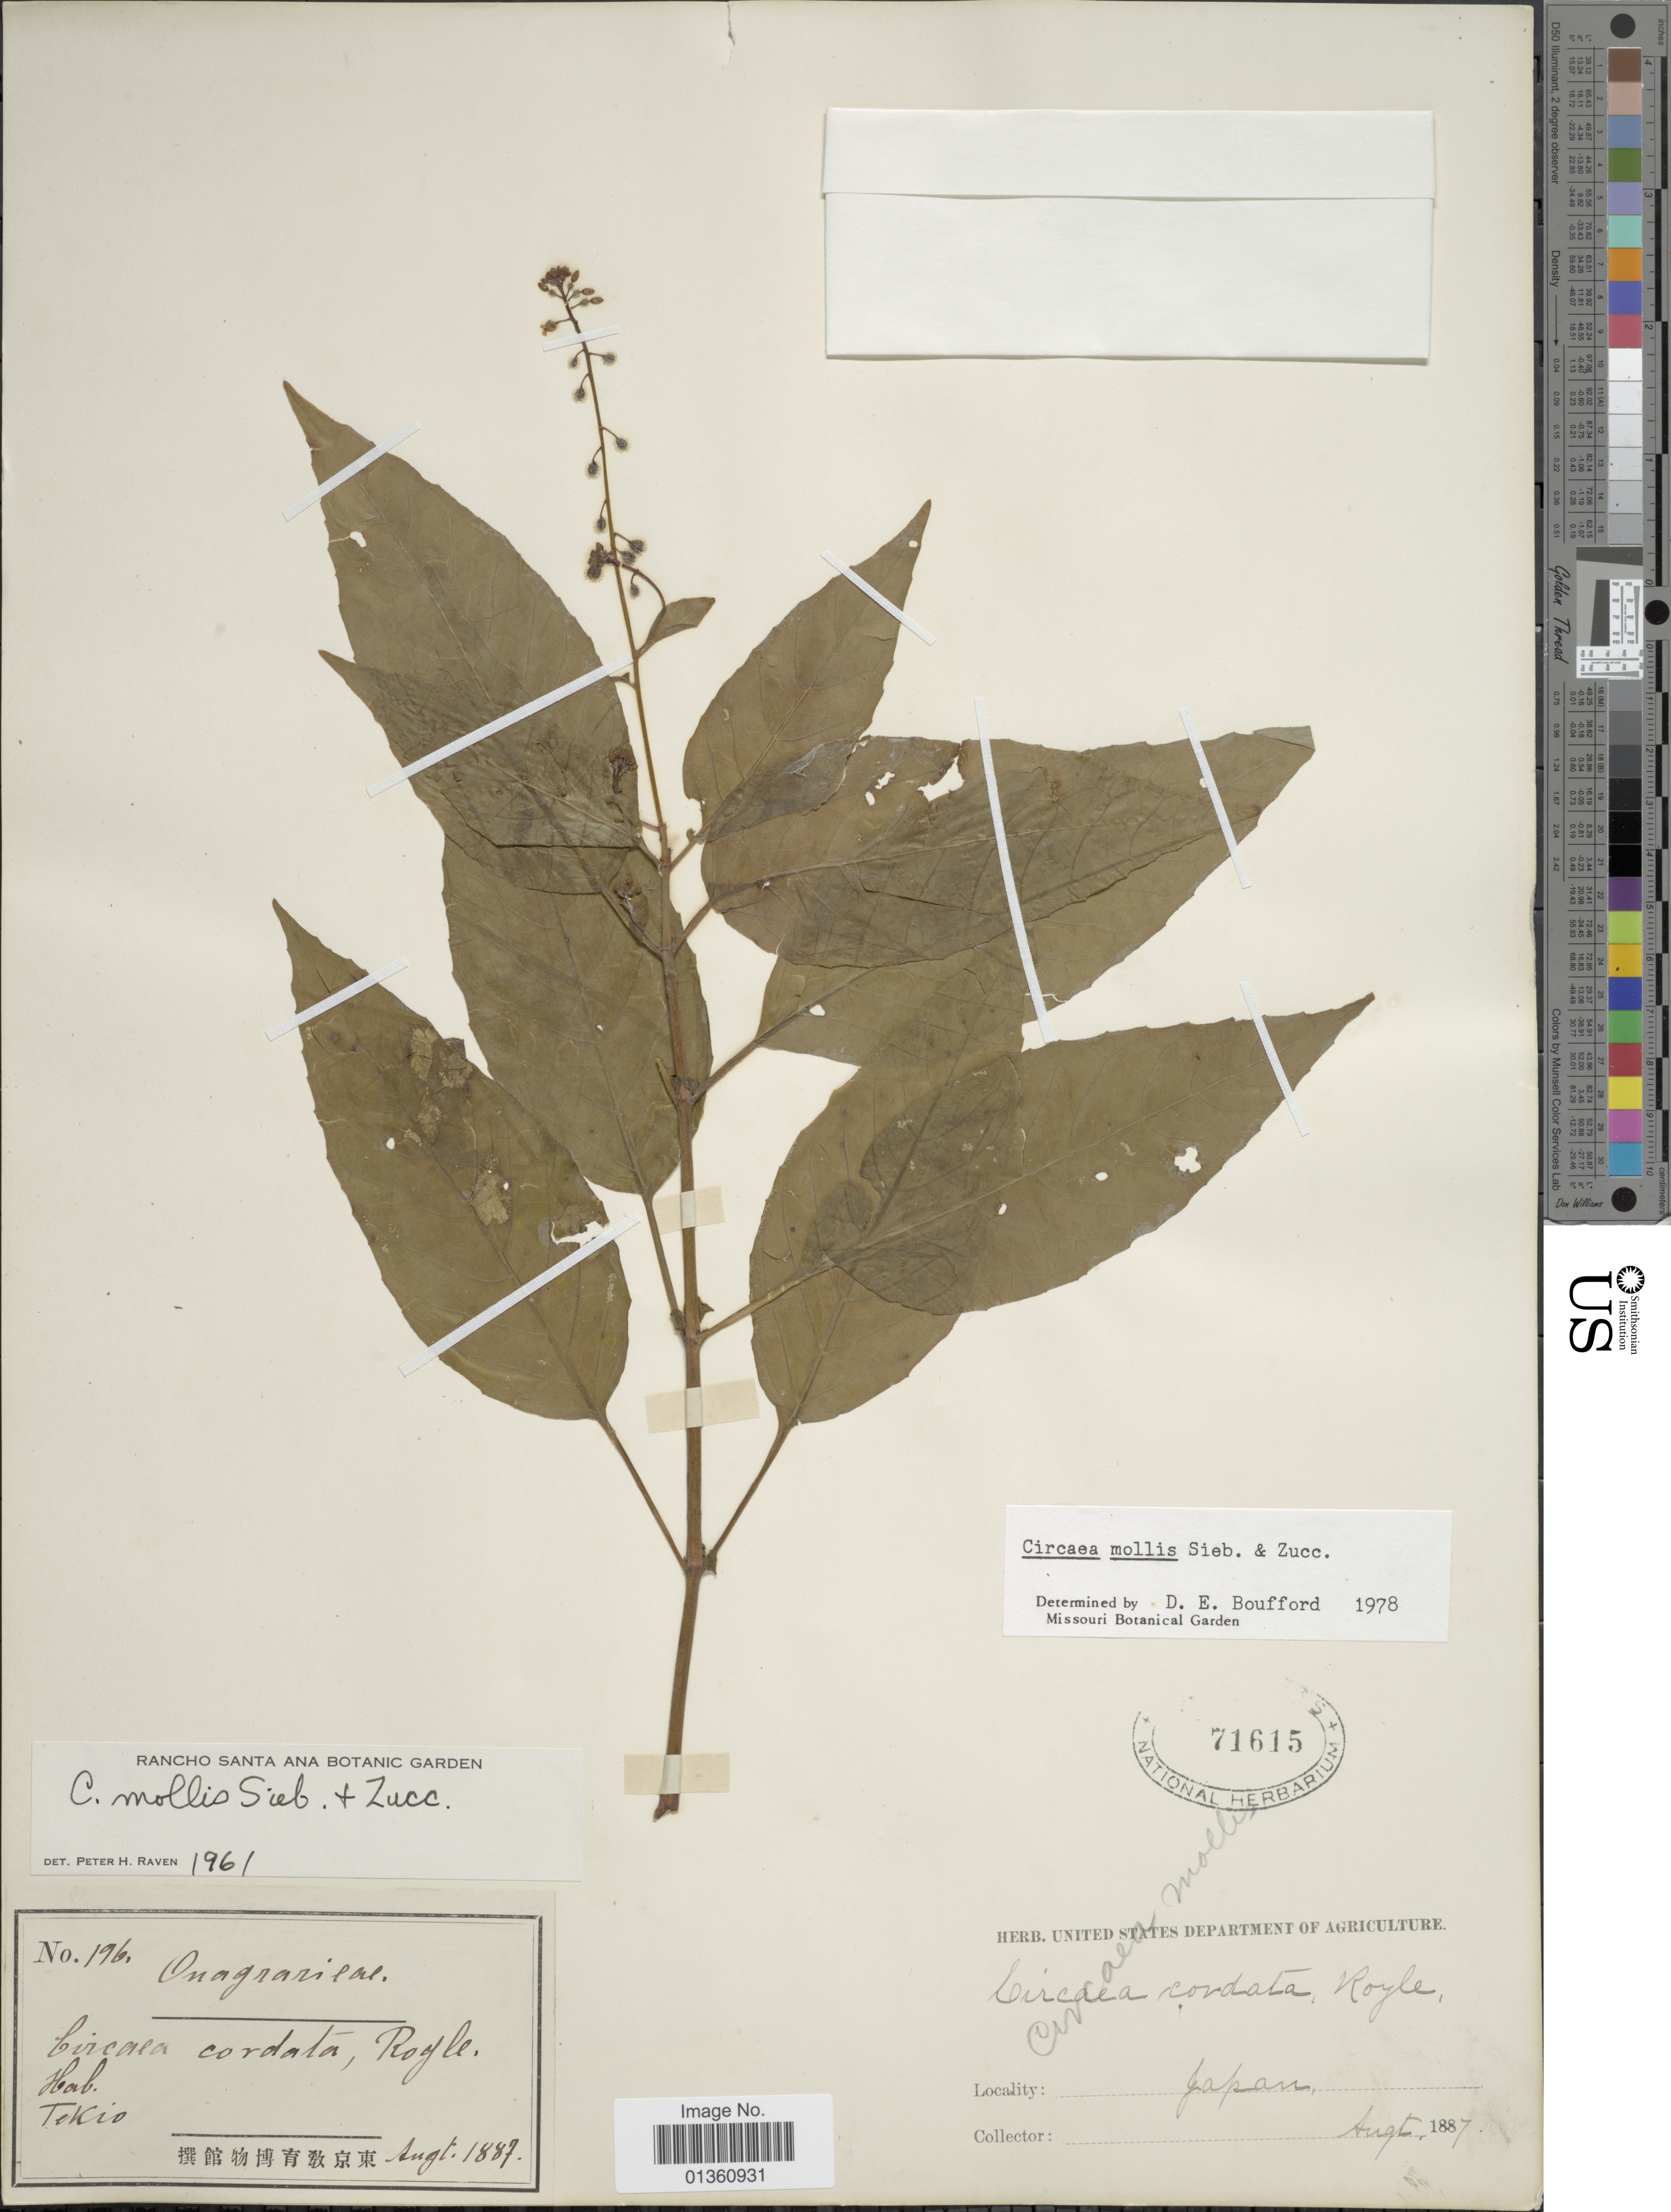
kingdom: Plantae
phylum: Tracheophyta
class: Magnoliopsida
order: Myrtales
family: Onagraceae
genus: Circaea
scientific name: Circaea mollis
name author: Siebold & Zucc.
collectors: ex herb. USDA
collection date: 1887-08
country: Japan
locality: Tekio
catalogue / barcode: US 71615